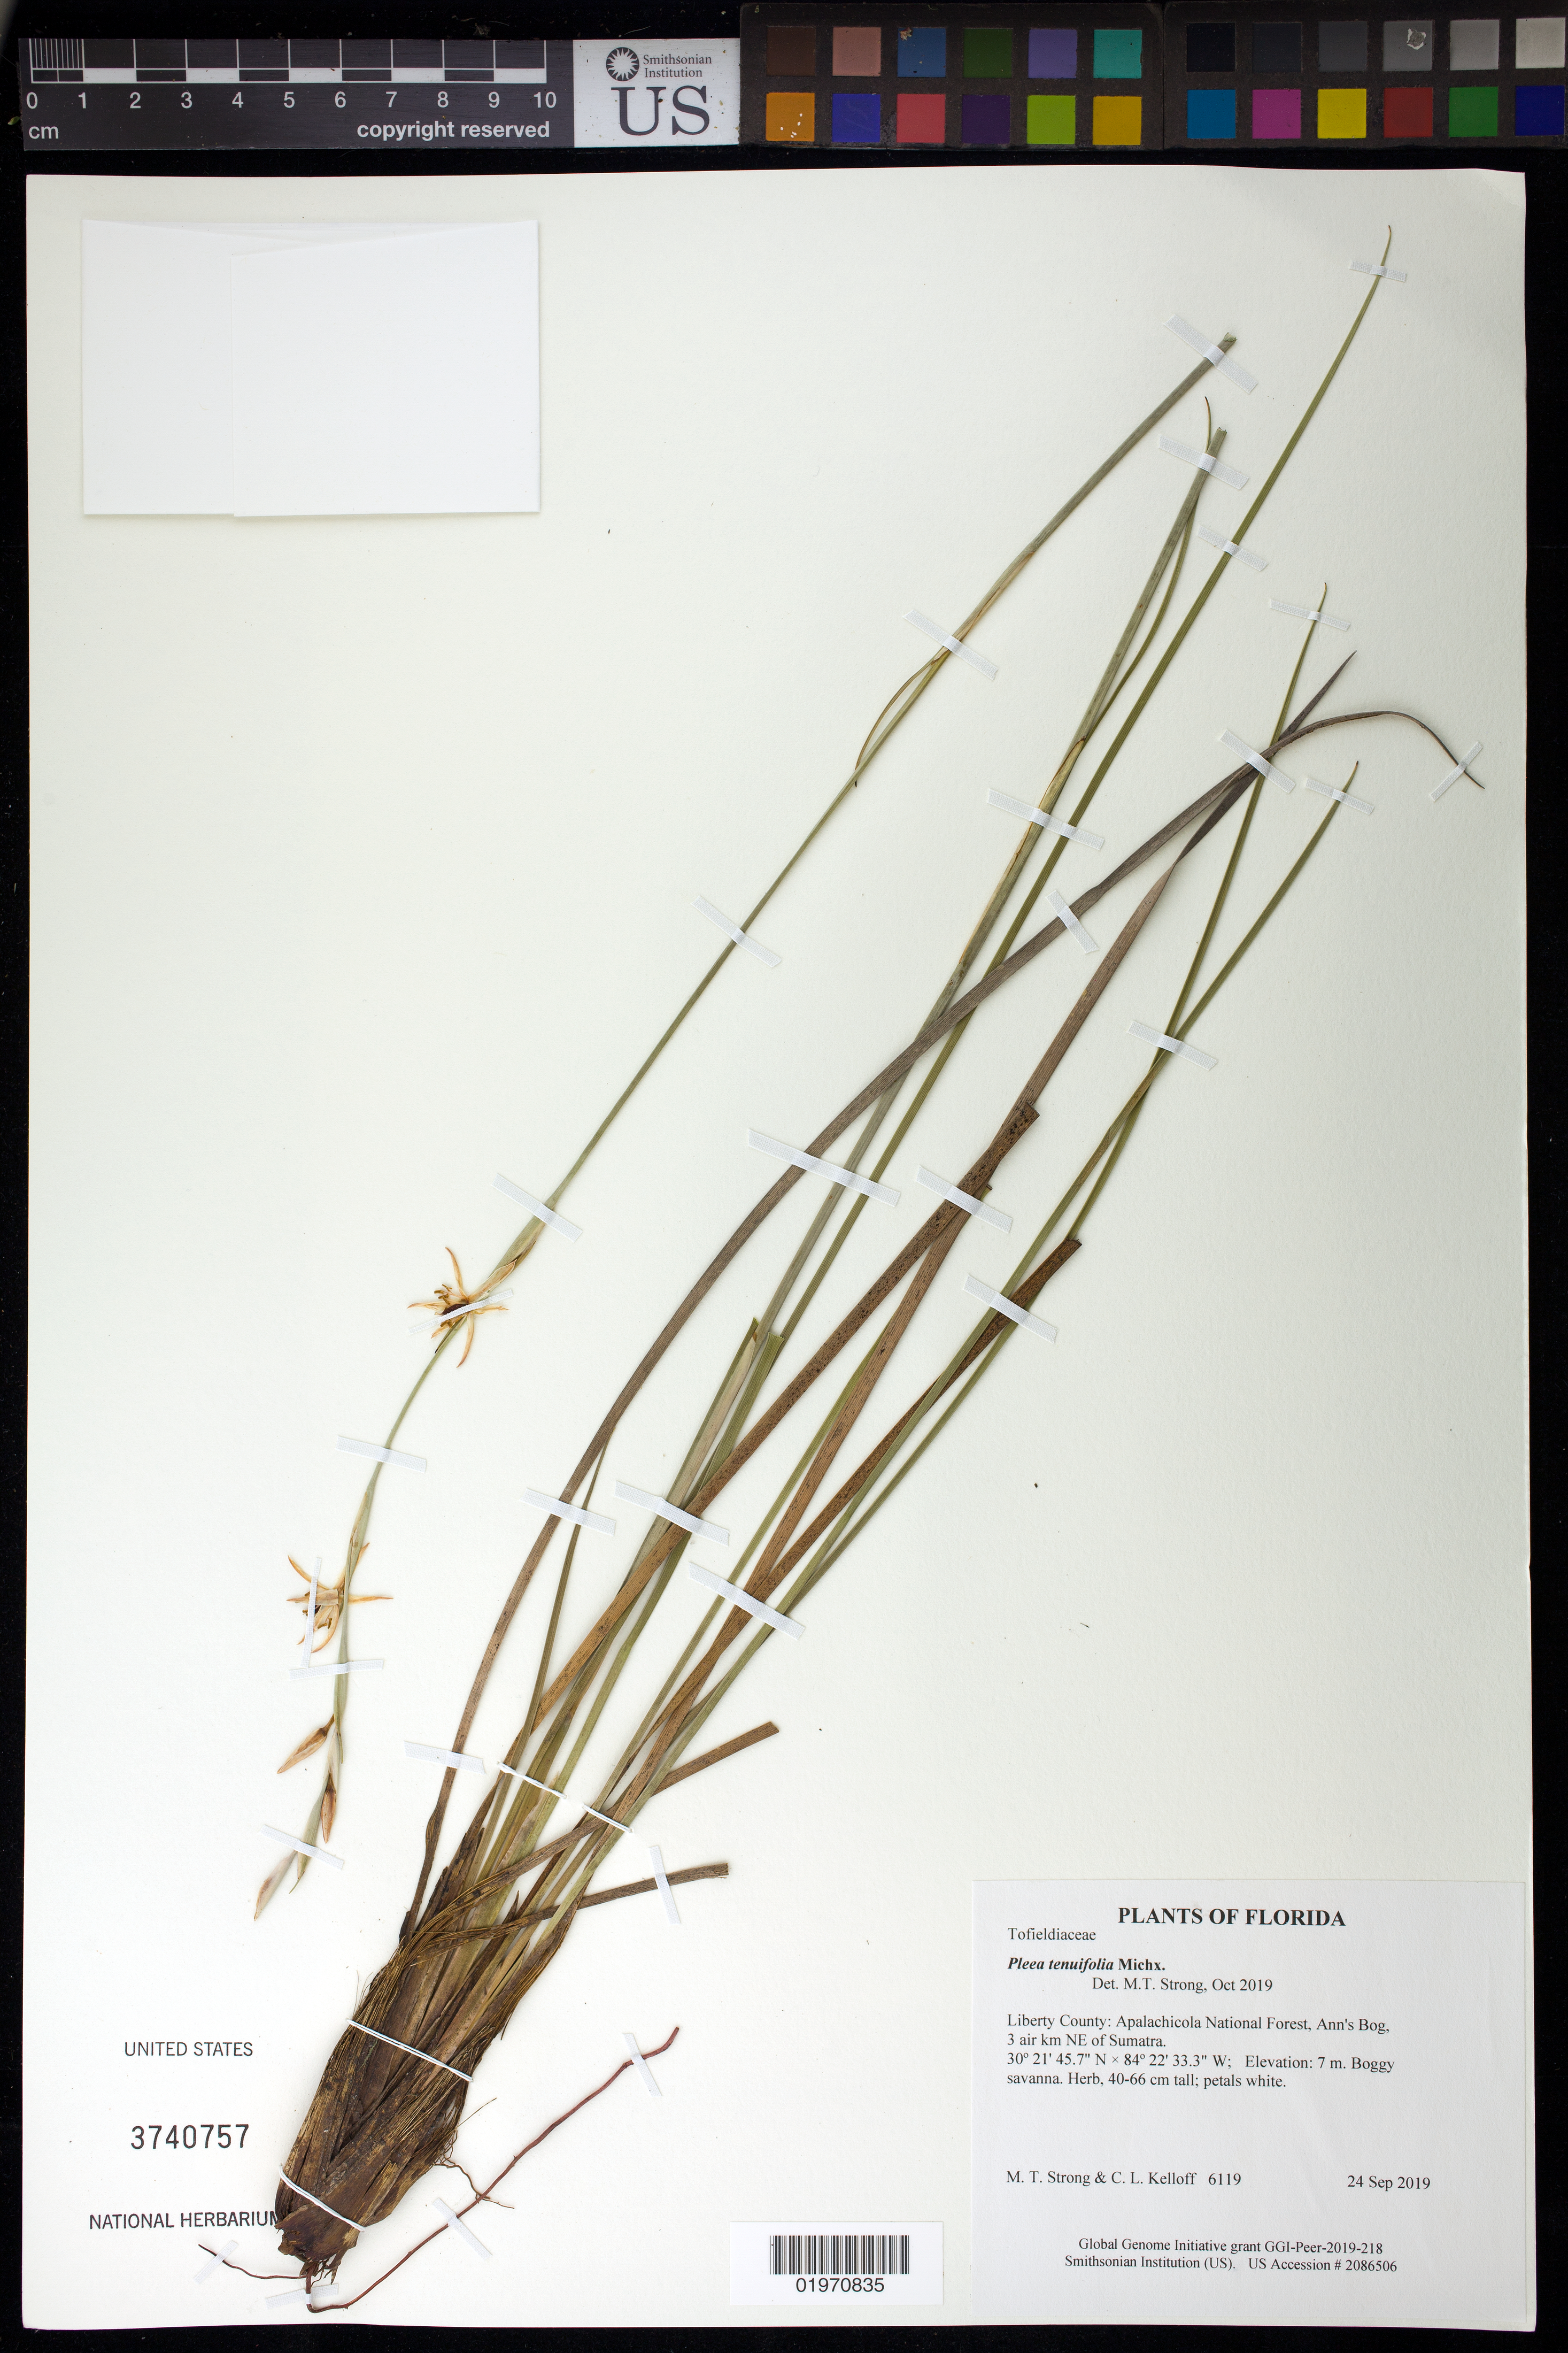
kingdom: Plantae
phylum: Tracheophyta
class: Liliopsida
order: Alismatales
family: Tofieldiaceae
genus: Pleea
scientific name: Pleea tenuifolia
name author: Michx.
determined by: Strong, Mark T., (BOT), Smithsonian Institution - National Museum of Natural History (UNITED STATES)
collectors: M. T. Strong & C. L. Kelloff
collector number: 6119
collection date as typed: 24 Sep 2019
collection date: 2019-09-24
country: United States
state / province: Florida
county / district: Liberty County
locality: Apalachicola National Forest, Ann's Bog, 3 air km NE of Sumatra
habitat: Boggy savanna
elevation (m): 7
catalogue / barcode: US 3740757